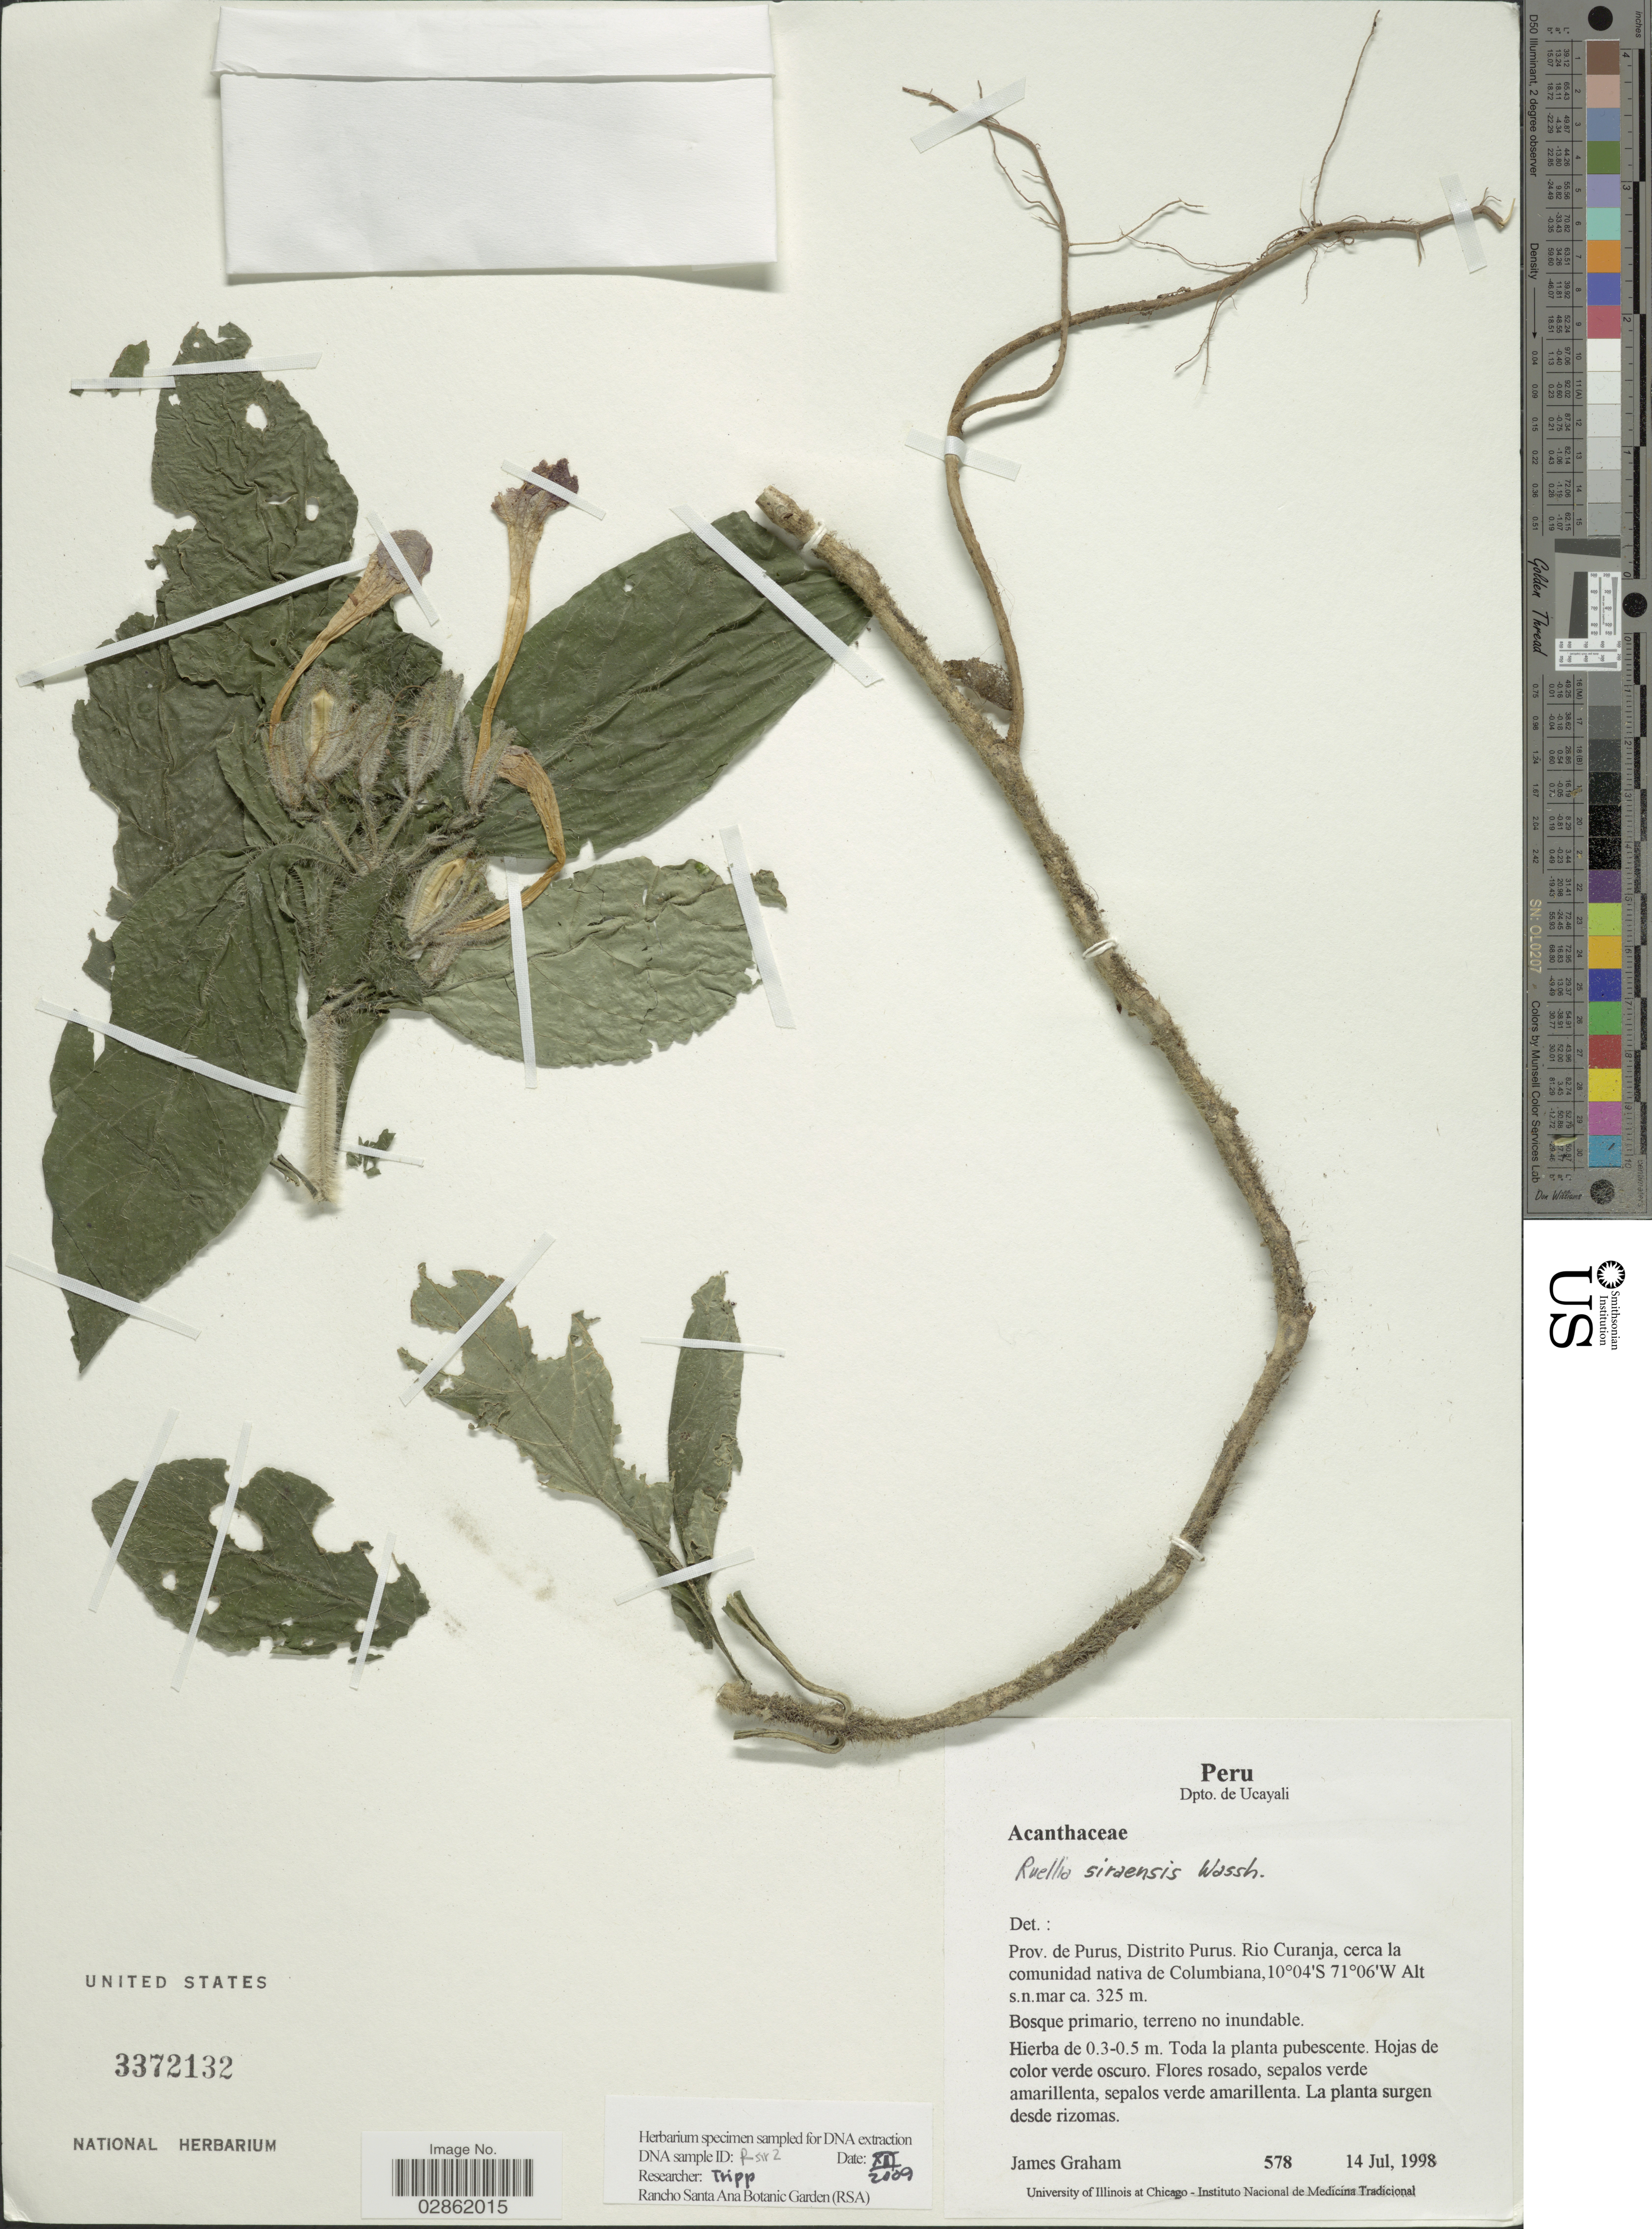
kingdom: Plantae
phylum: Tracheophyta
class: Magnoliopsida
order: Lamiales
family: Acanthaceae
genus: Ruellia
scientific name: Ruellia siraensis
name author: Wassh.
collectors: J. Graham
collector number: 578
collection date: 1998-07-14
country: Peru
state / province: Ucayali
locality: Dpto. de Ucayali, Prov. de Purus, Distrito Purus, Rio Curanja, cerca la comunidad nativa de Columbiana.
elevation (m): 325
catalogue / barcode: US 3372132